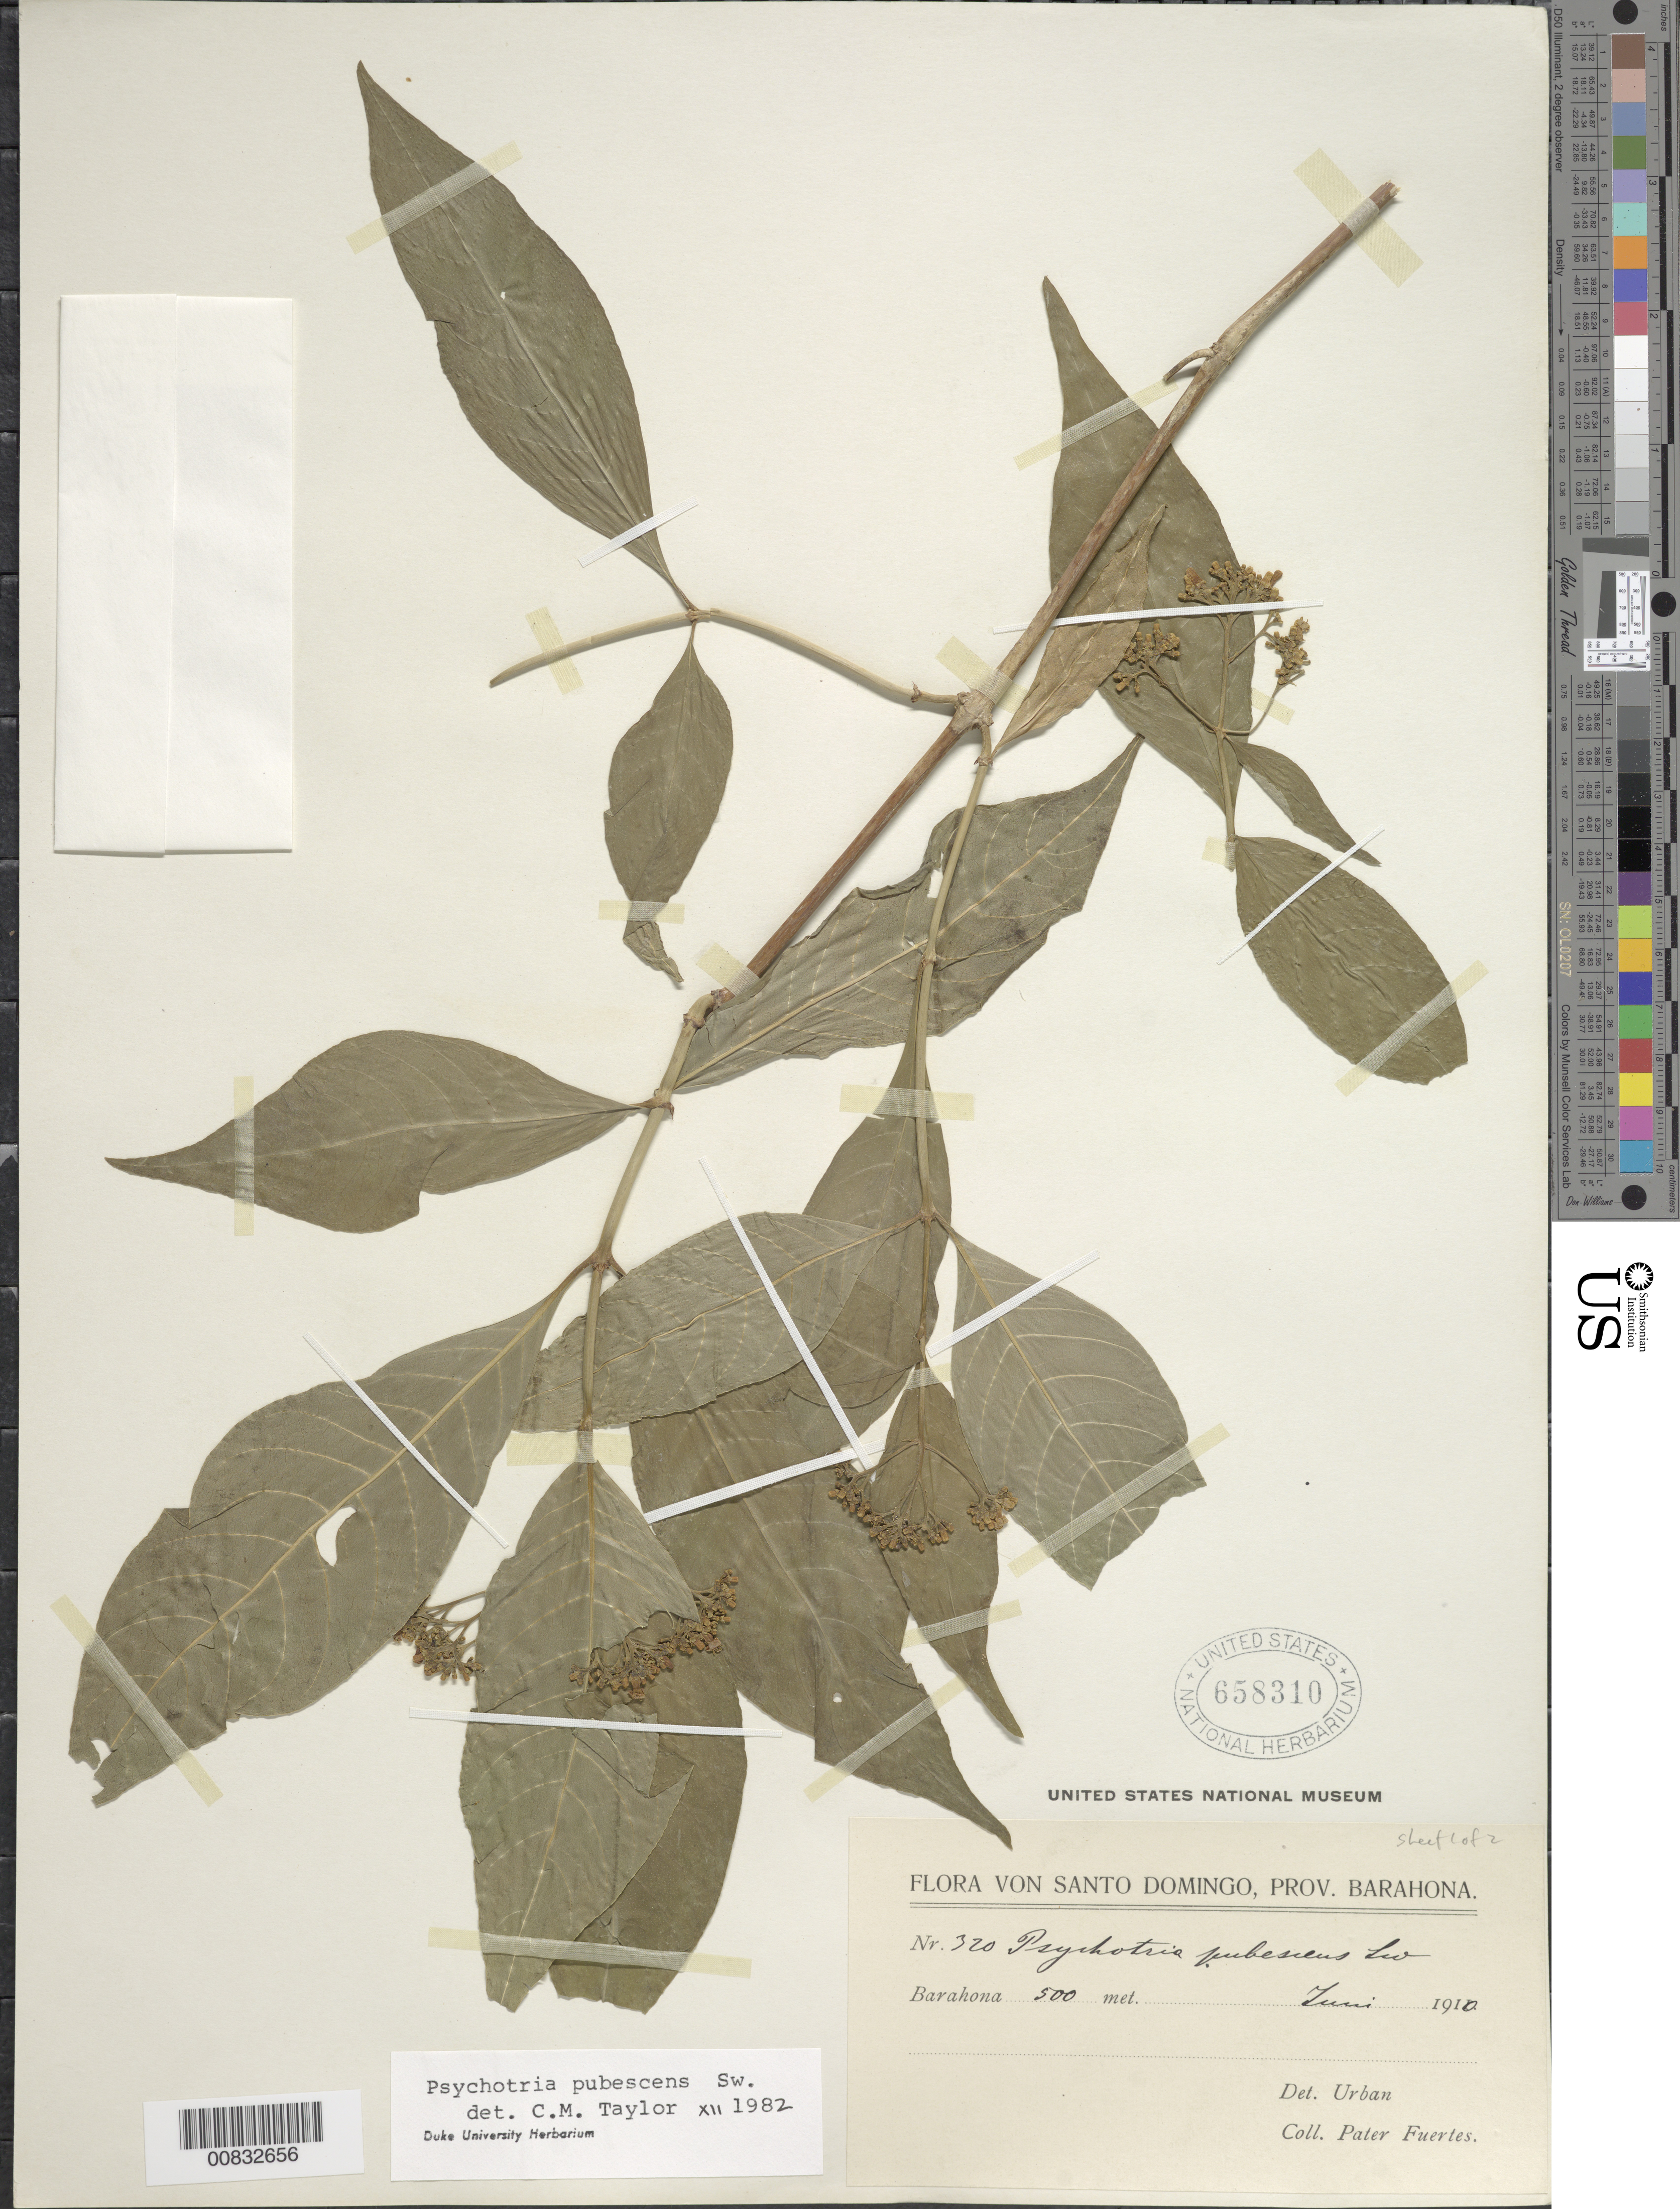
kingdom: Plantae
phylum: Tracheophyta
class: Magnoliopsida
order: Gentianales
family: Rubiaceae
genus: Psychotria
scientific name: Psychotria pubescens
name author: Sw.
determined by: Taylor, Charlotte M.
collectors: M. D. Fuertes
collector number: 320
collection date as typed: Jun 1910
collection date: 1910-06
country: Dominican Republic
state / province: Barahona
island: Hispaniola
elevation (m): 500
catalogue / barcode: US 658310